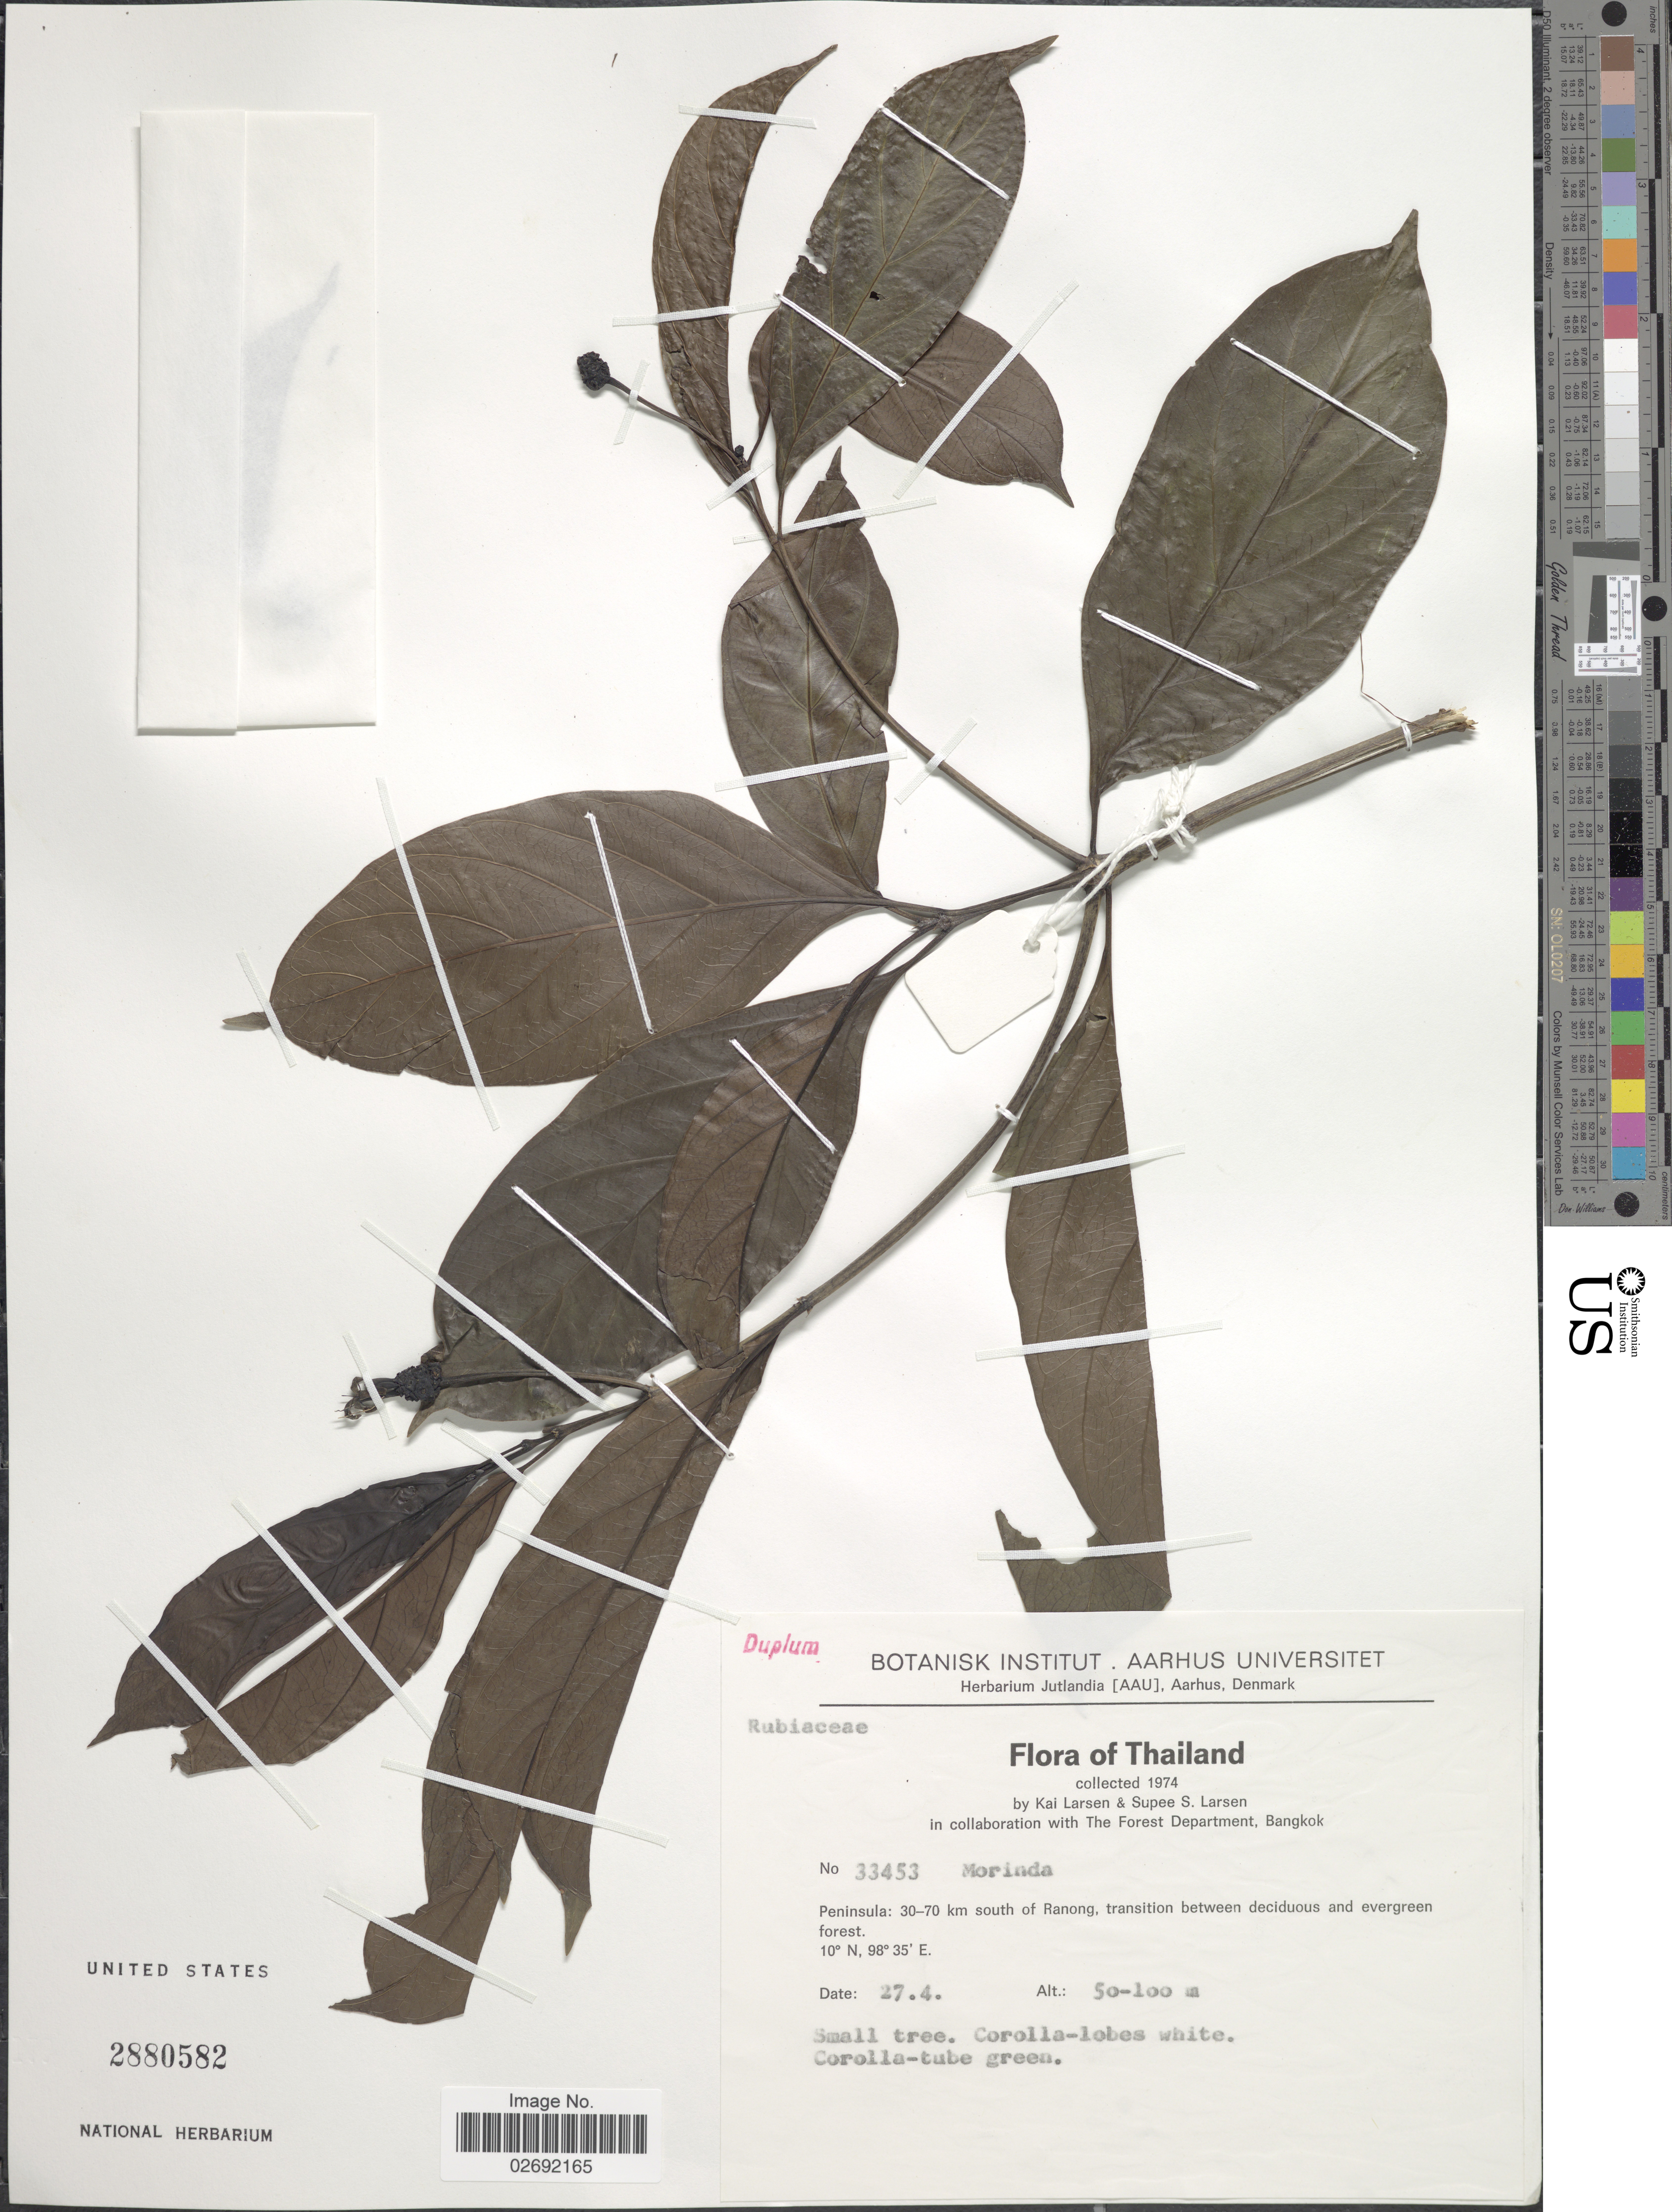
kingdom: Plantae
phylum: Tracheophyta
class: Magnoliopsida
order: Gentianales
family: Rubiaceae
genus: Morinda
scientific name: Morinda sp.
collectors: K. Larsen & S. Larsen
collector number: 33453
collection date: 1974-04-27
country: Thailand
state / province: Ranong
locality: Peninsula: 30-70 km south of Ranong, transition between deciduous and evergreen forest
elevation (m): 50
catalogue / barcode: US 2880582